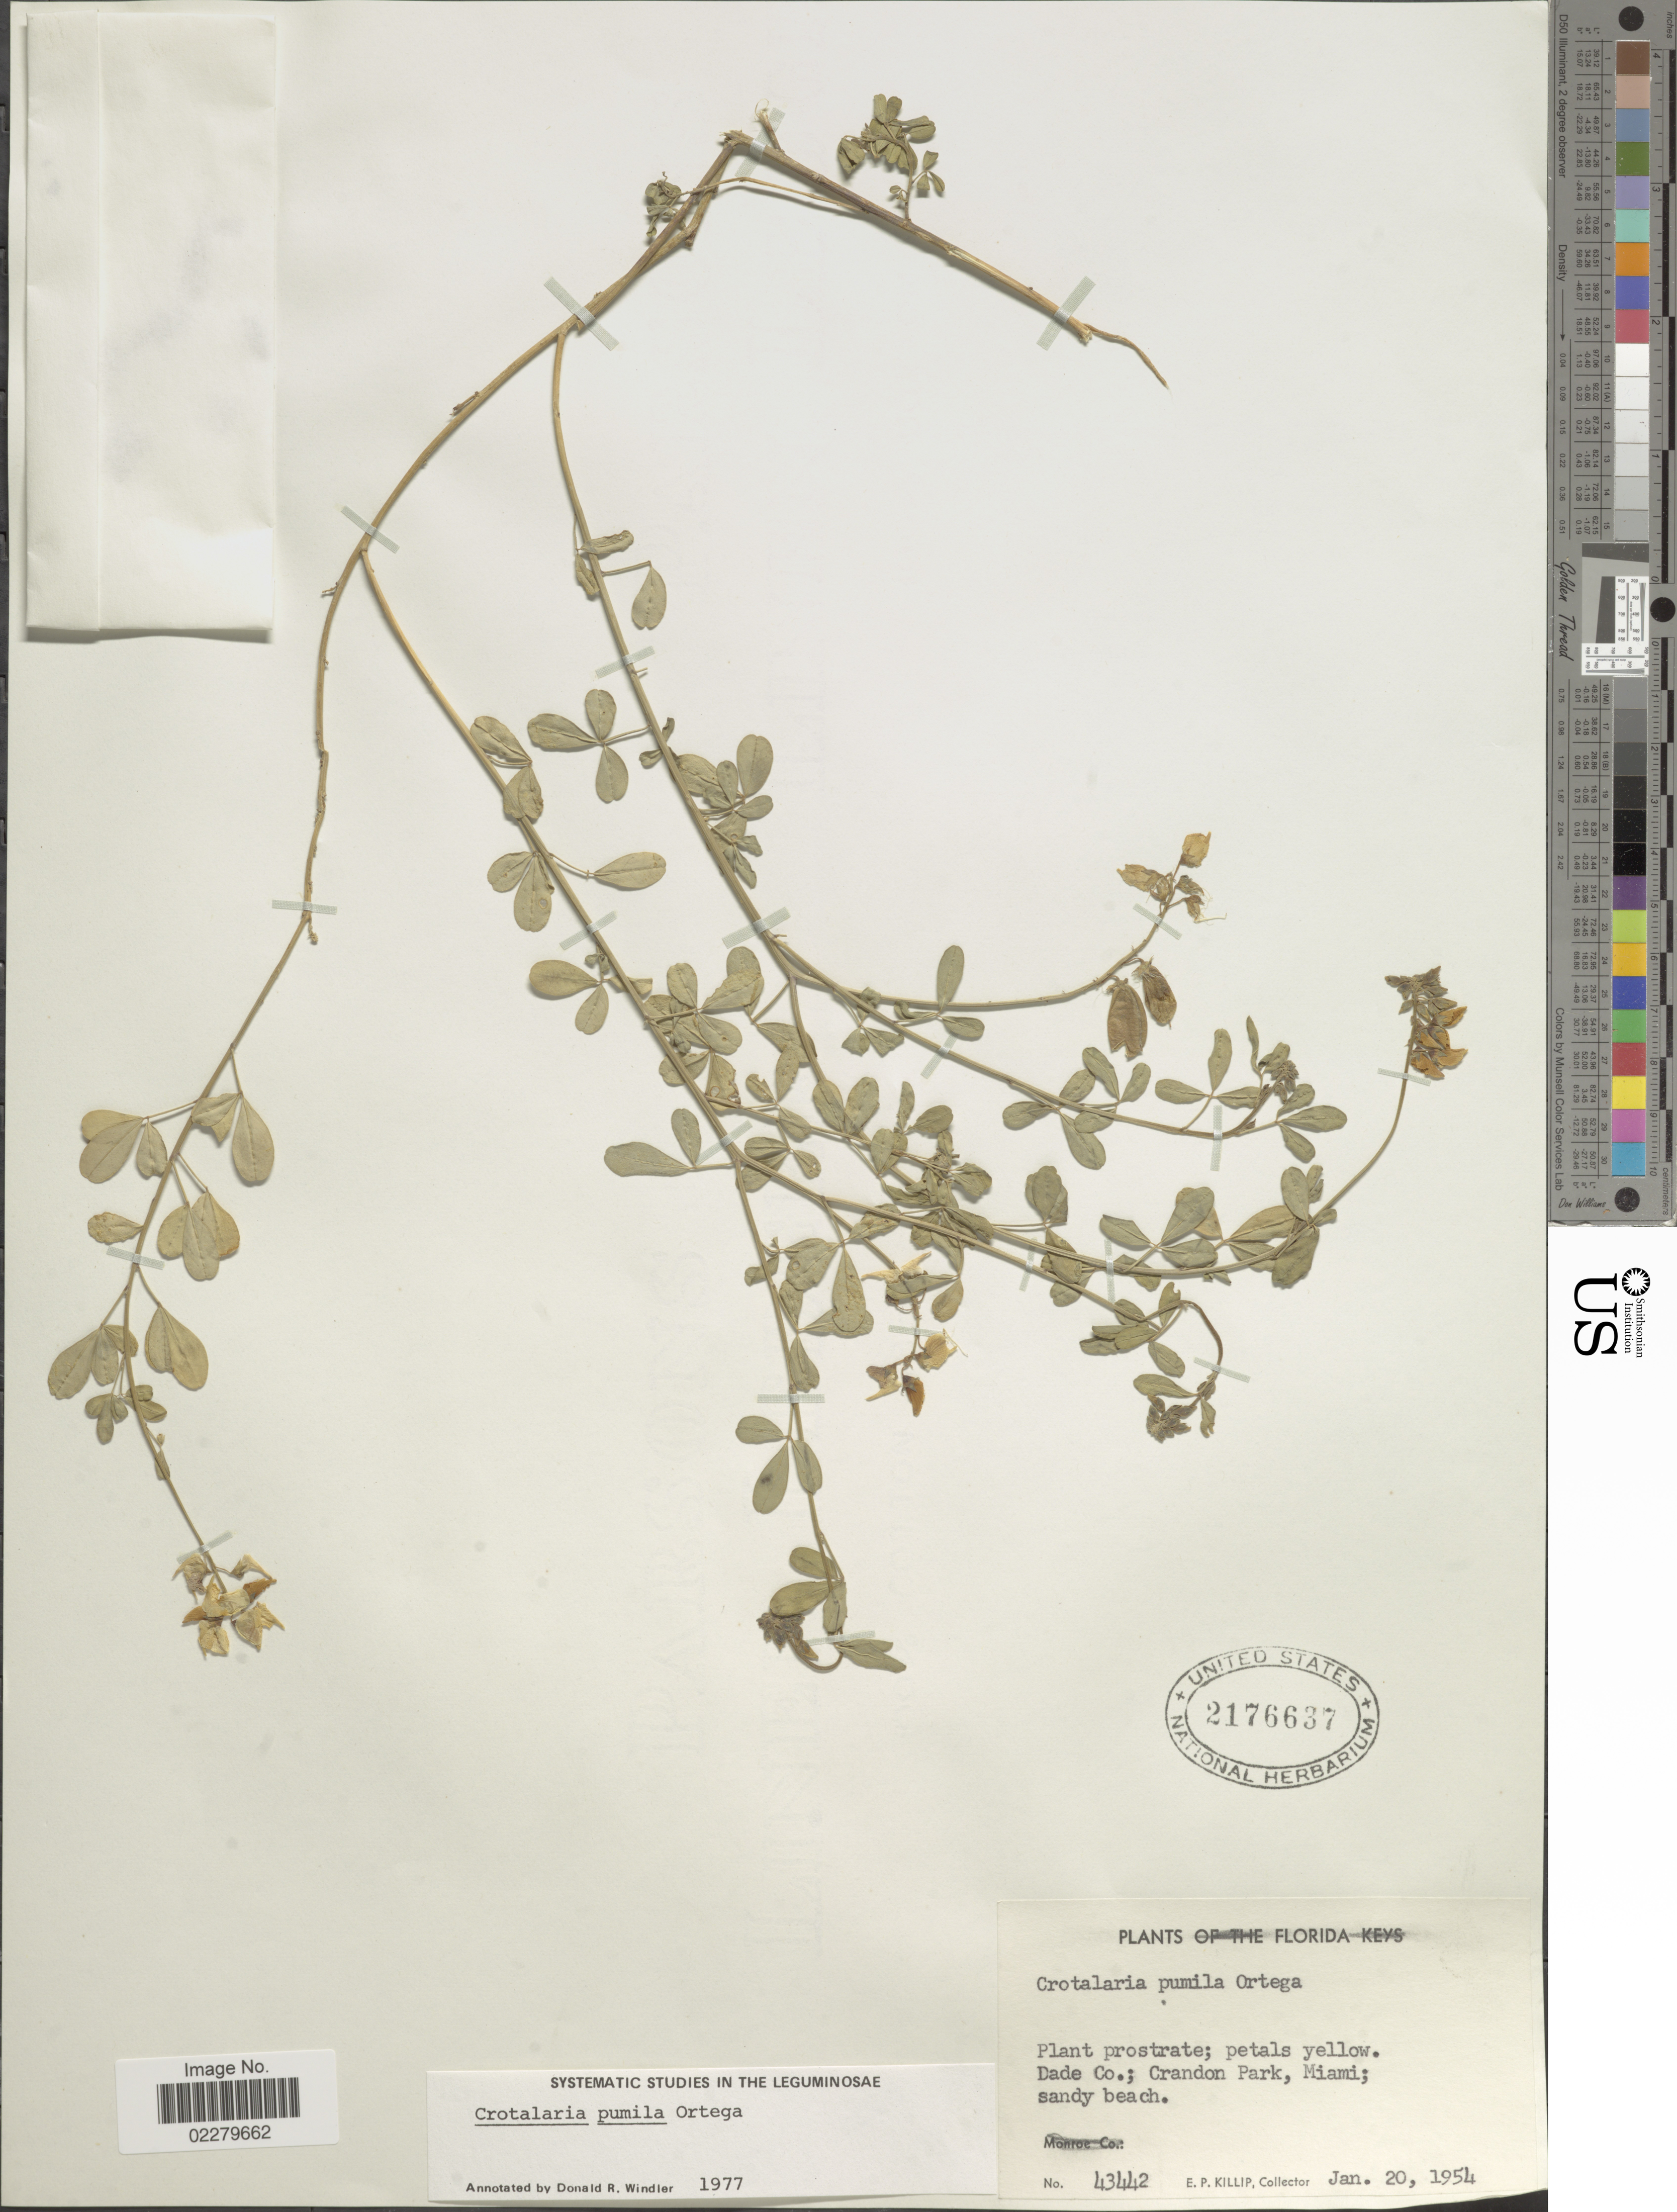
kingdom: Plantae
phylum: Tracheophyta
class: Magnoliopsida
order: Fabales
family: Fabaceae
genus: Crotalaria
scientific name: Crotalaria pumila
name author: Ortega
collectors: E. P. Killip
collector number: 43442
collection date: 1954-01-20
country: United States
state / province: Florida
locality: Dade Co.; Crandon Park, Miami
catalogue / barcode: US 2176637